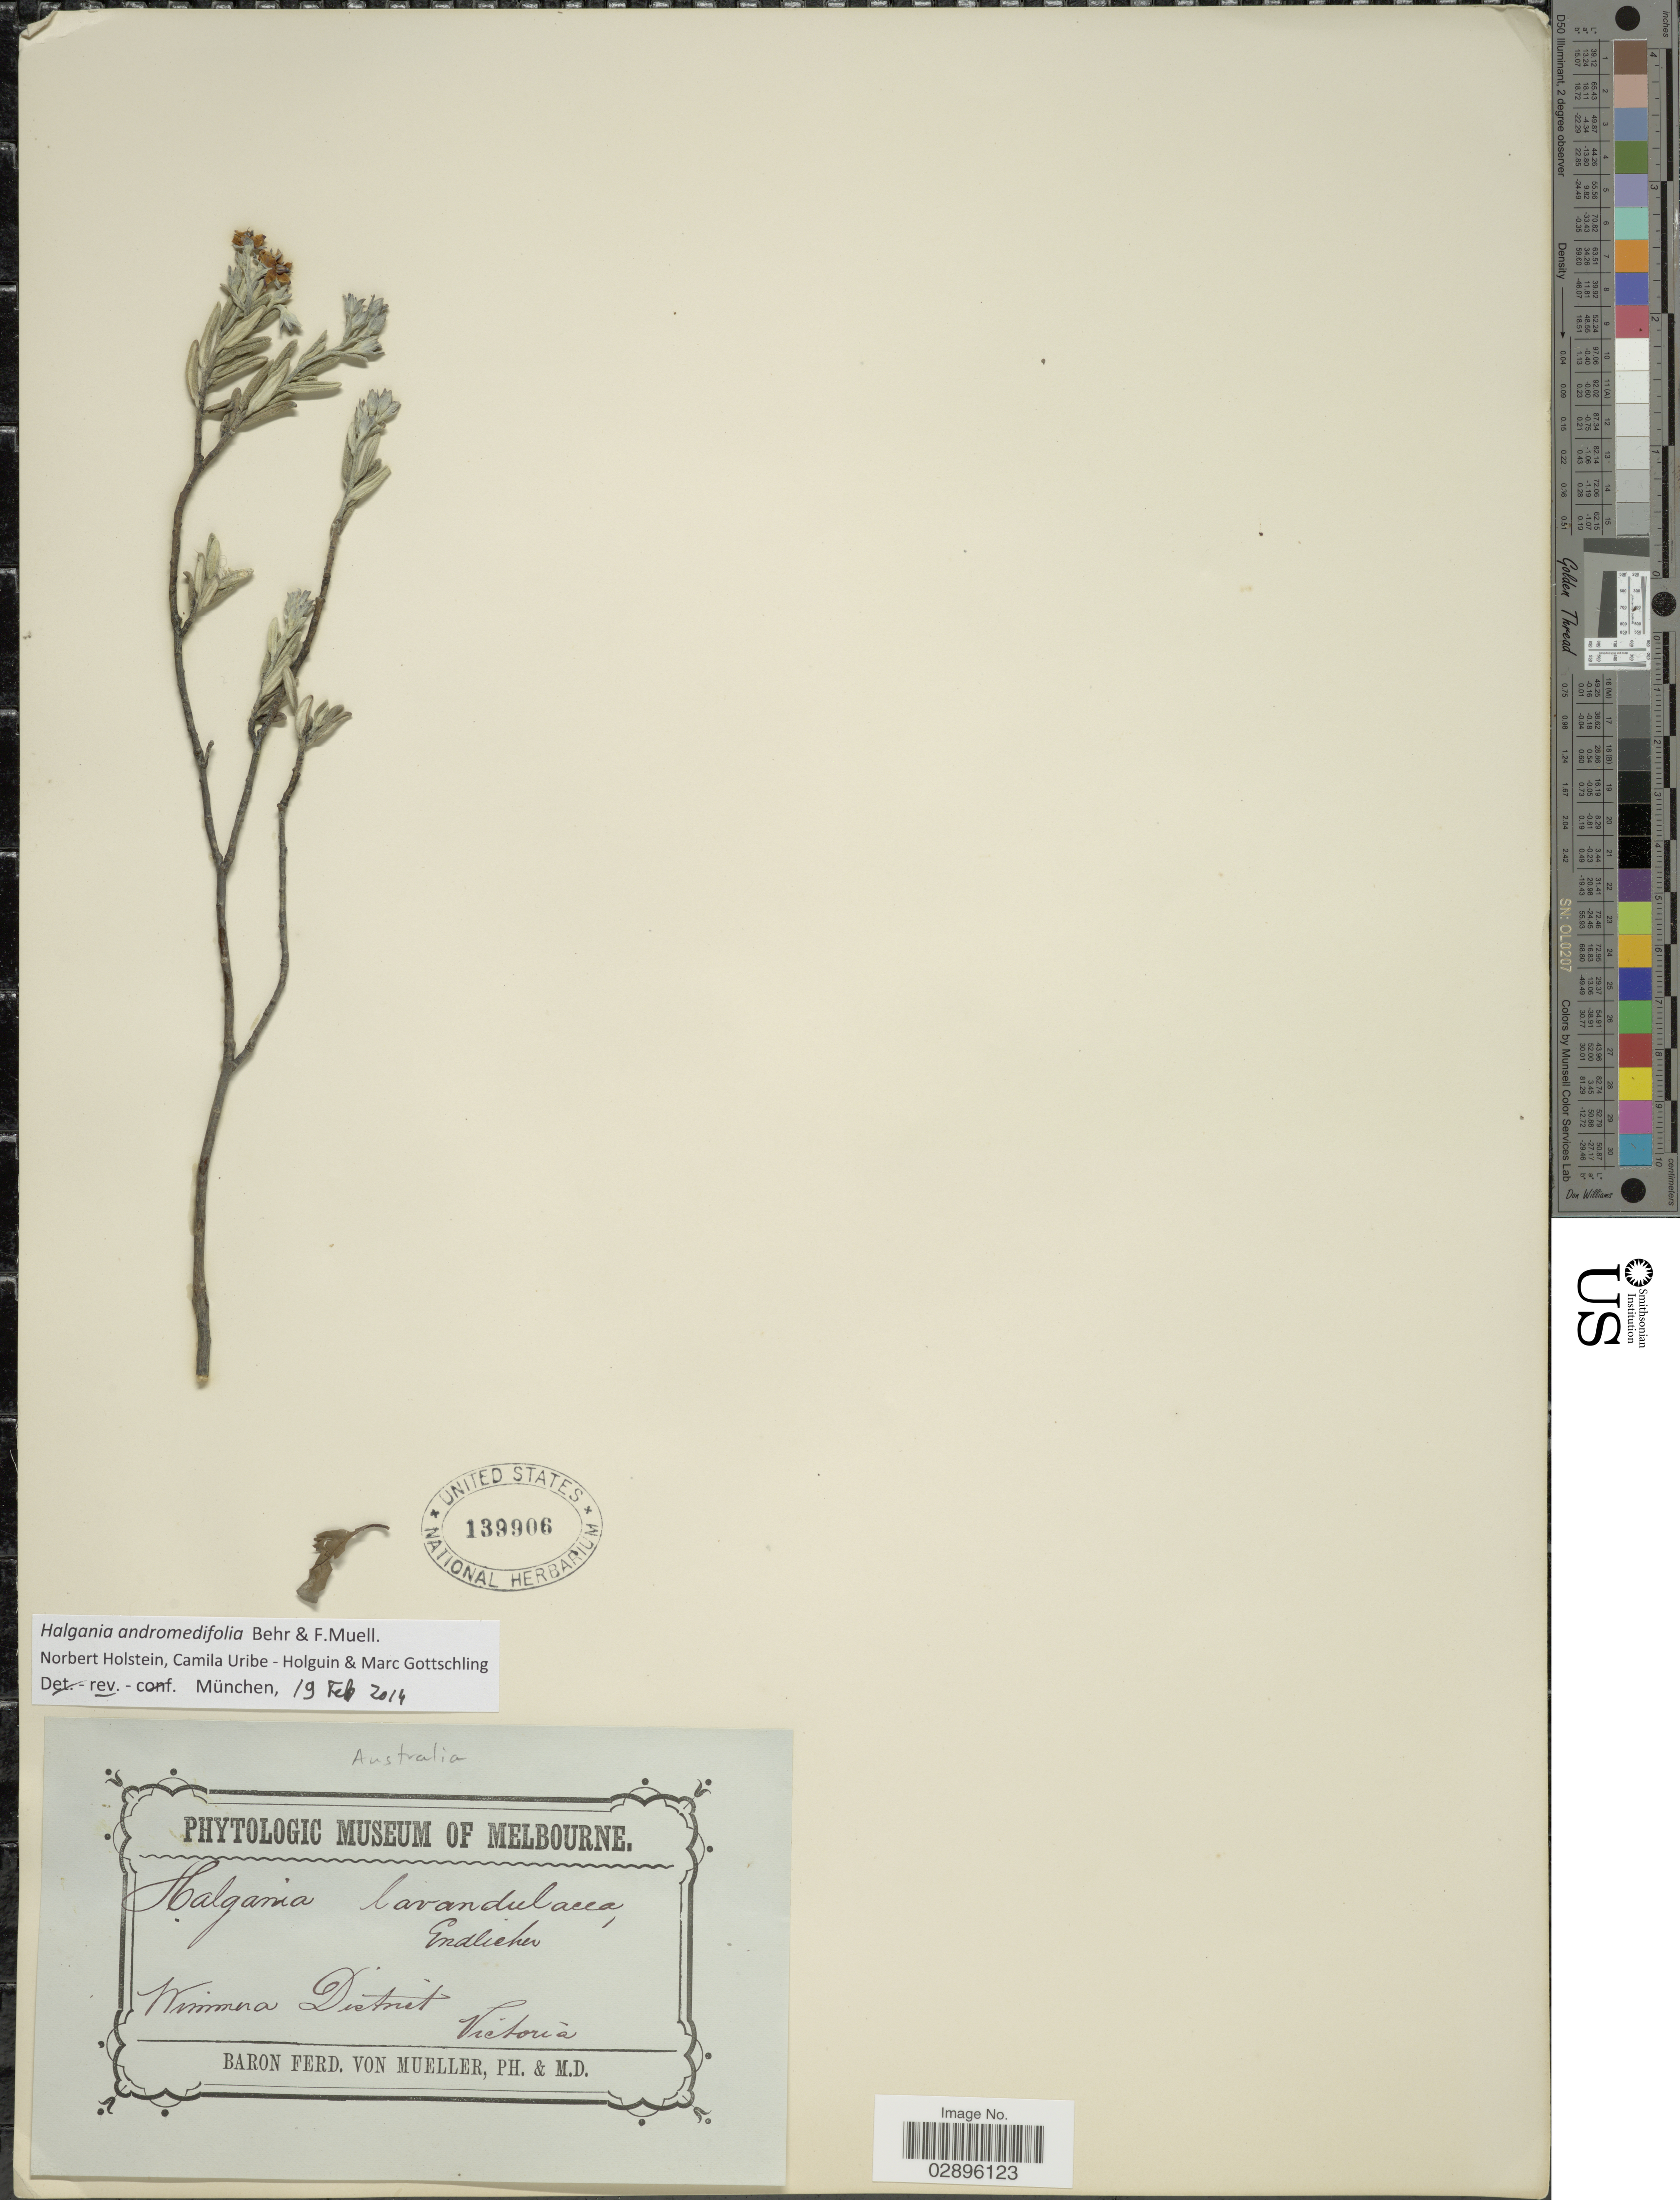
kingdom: Plantae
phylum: Tracheophyta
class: Magnoliopsida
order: Boraginales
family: Ehretiaceae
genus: Halgania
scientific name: Halgania andromedifolia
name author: Behr & F. Muell. ex F. Muell.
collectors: F. Mueller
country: Australia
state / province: Victoria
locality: Wimmera District, Victoria.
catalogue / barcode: US 139906